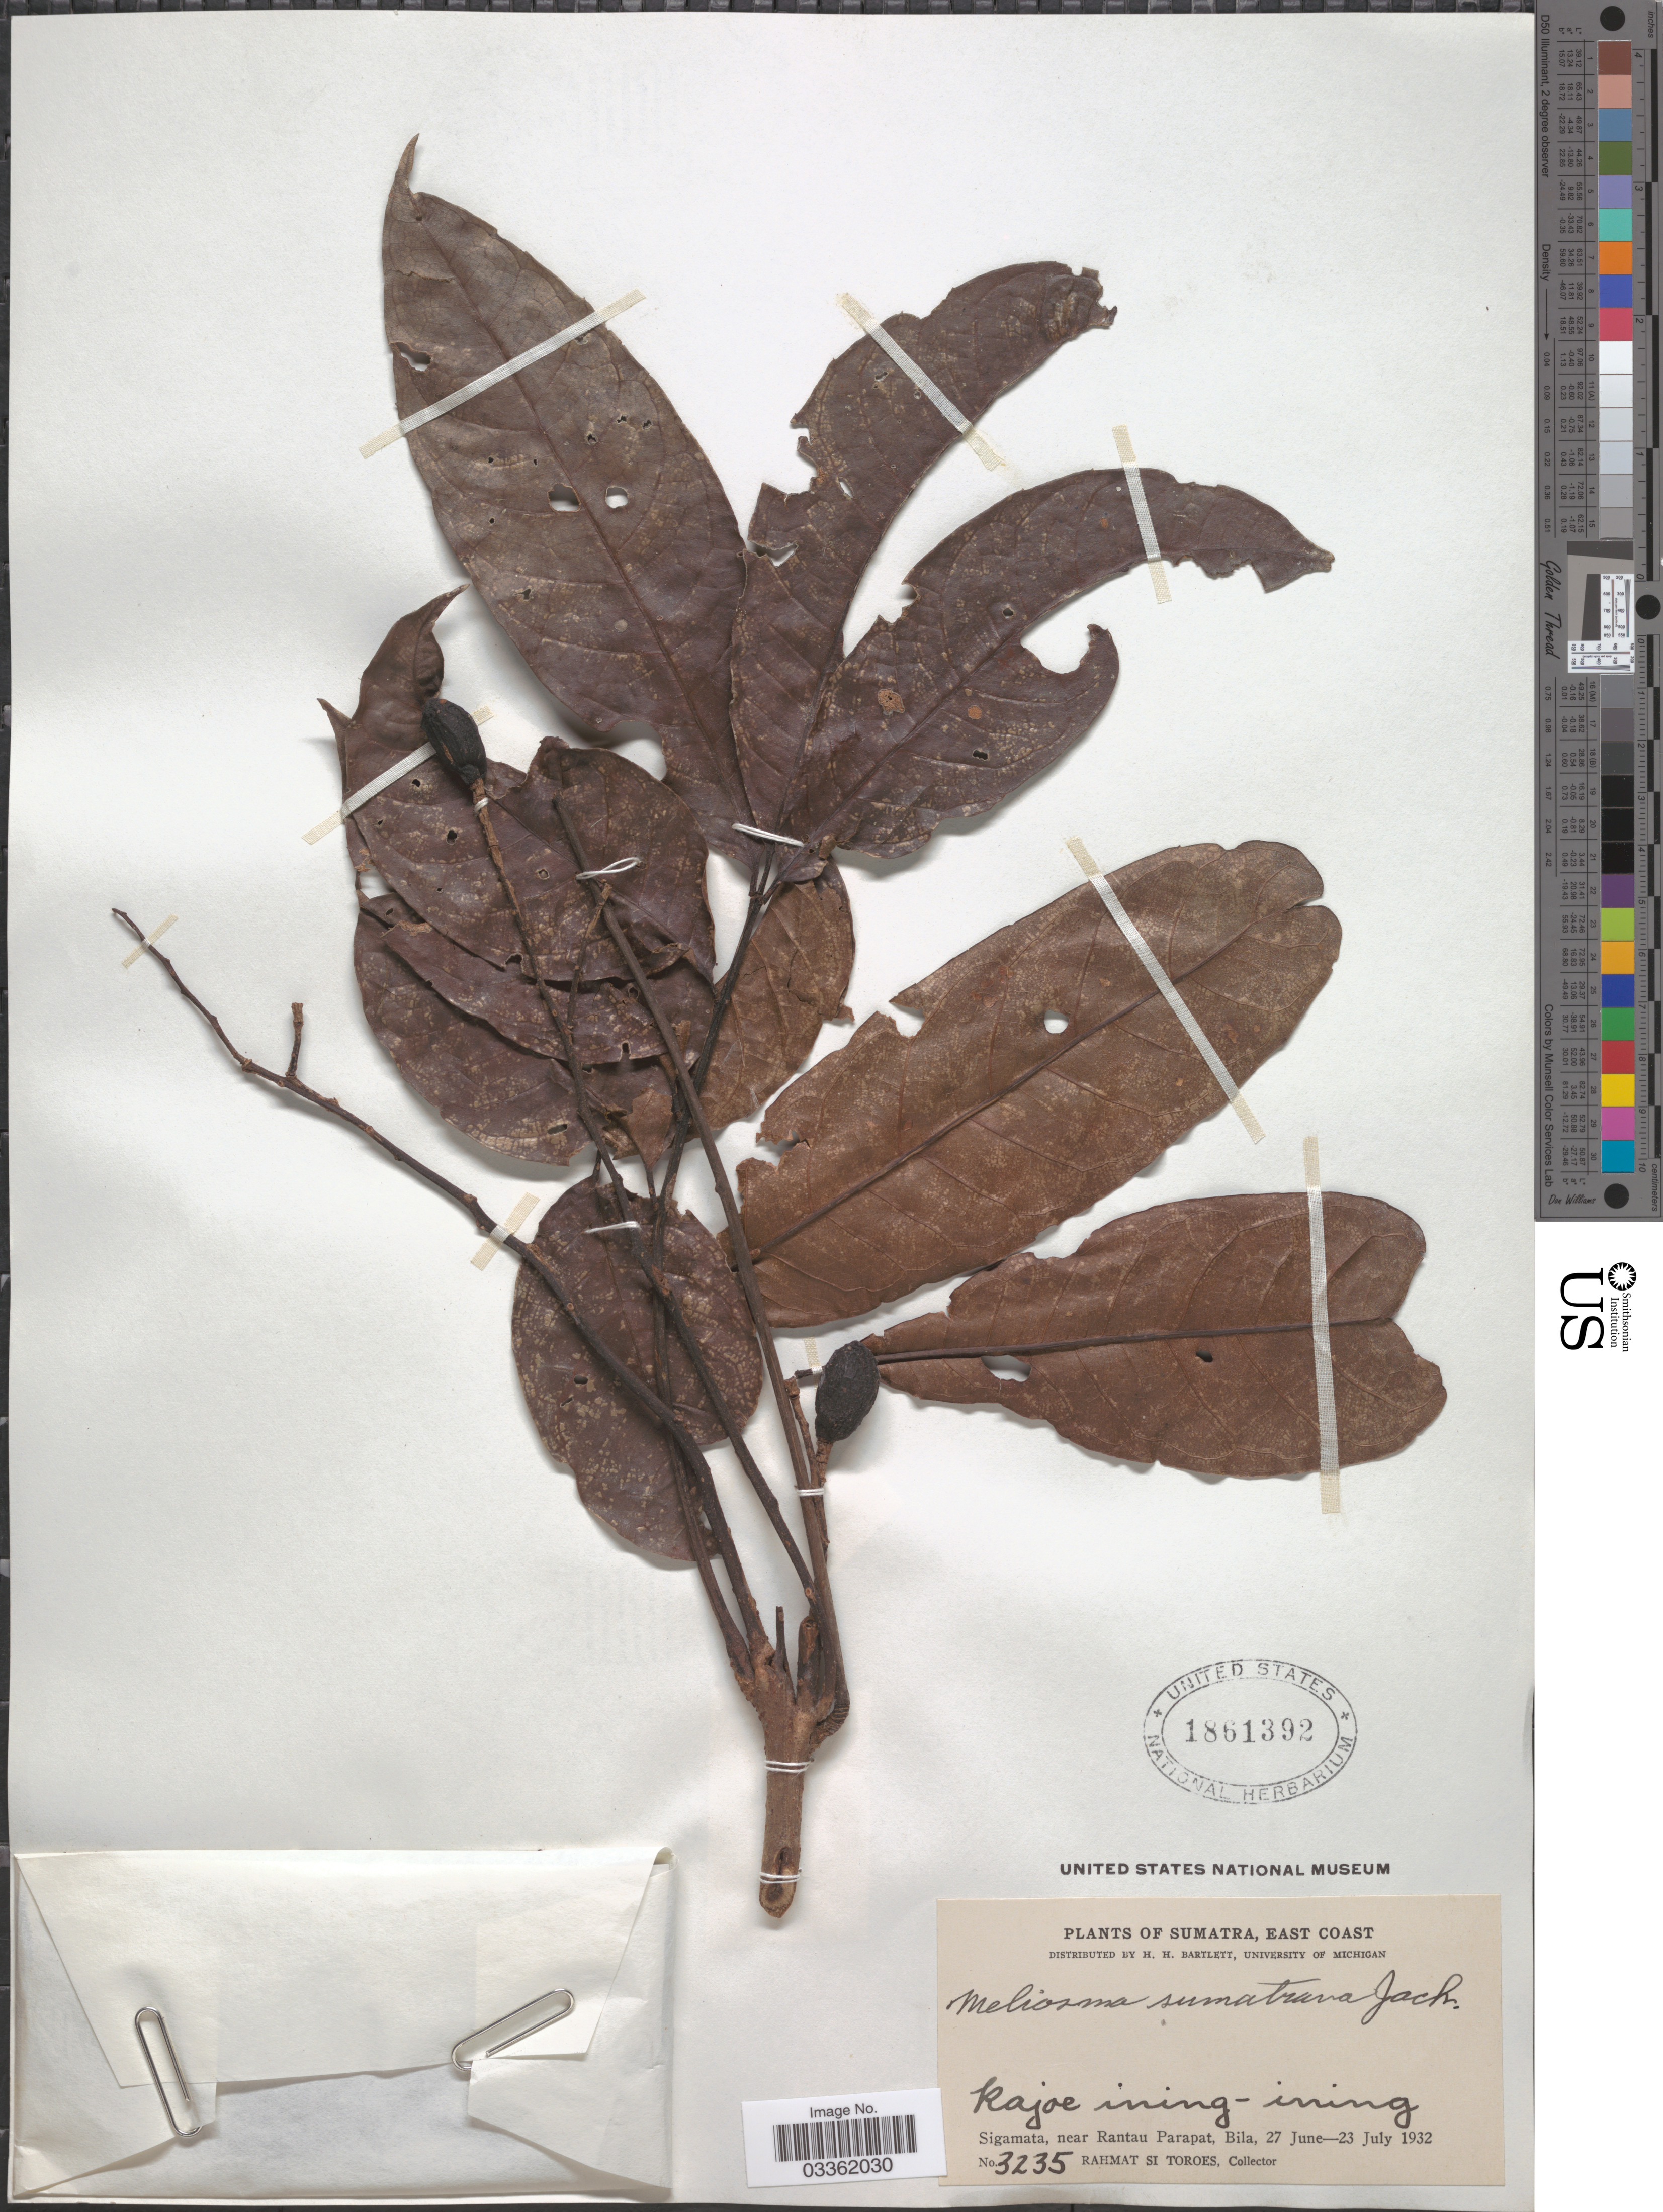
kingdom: Plantae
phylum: Tracheophyta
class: Magnoliopsida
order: Proteales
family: Sabiaceae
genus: Meliosma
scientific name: Meliosma sumatrana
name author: (Jack) Walp.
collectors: Rahmat Si Boeea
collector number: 3235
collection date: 1932-06-27/1932-07-23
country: Indonesia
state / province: Sumatra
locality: East Coast. Sigamata, near Rantau Parapat, Bila.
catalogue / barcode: US 1861392